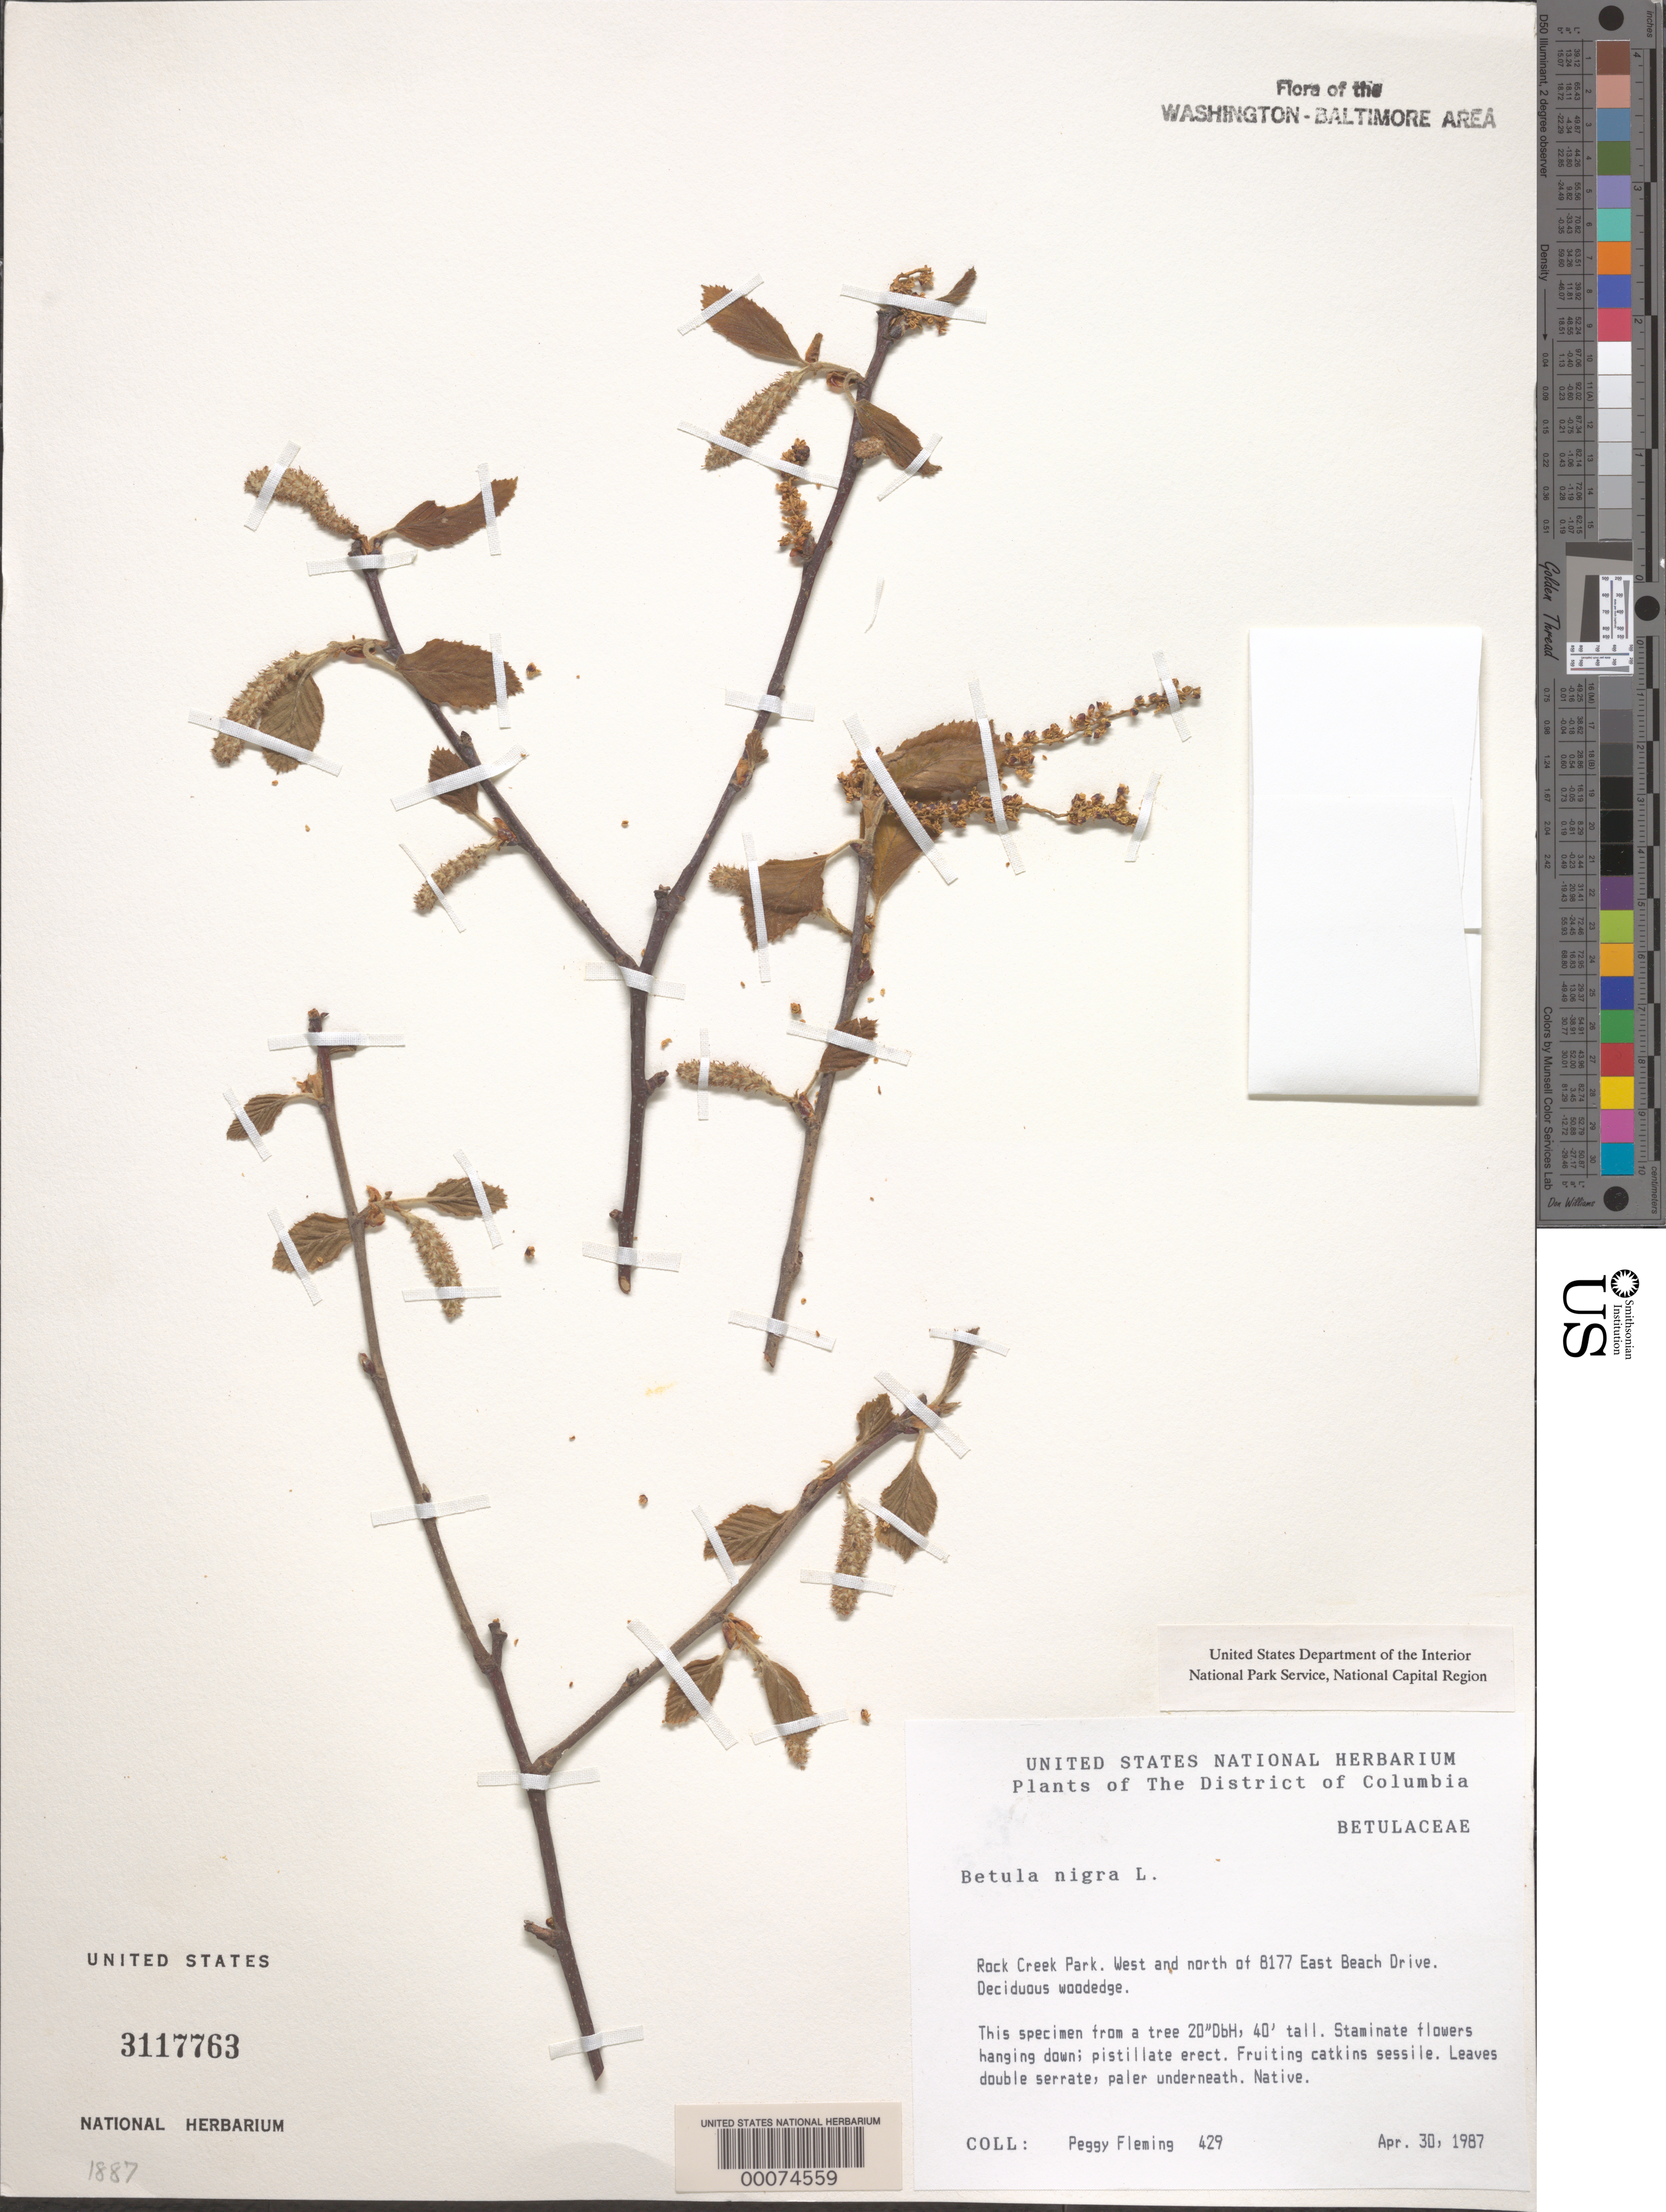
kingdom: Plantae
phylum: Tracheophyta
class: Magnoliopsida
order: Fagales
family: Betulaceae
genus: Betula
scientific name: Betula nigra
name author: L.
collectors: P. Fleming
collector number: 429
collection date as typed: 30 Apr 1987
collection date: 1987-04-30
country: United States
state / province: District of Columbia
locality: Rock Creek Park. West and north of 8177 East Beach Drive. Rock Creek Park & vicinity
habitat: Deciduous woodedge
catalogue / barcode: US 3117763